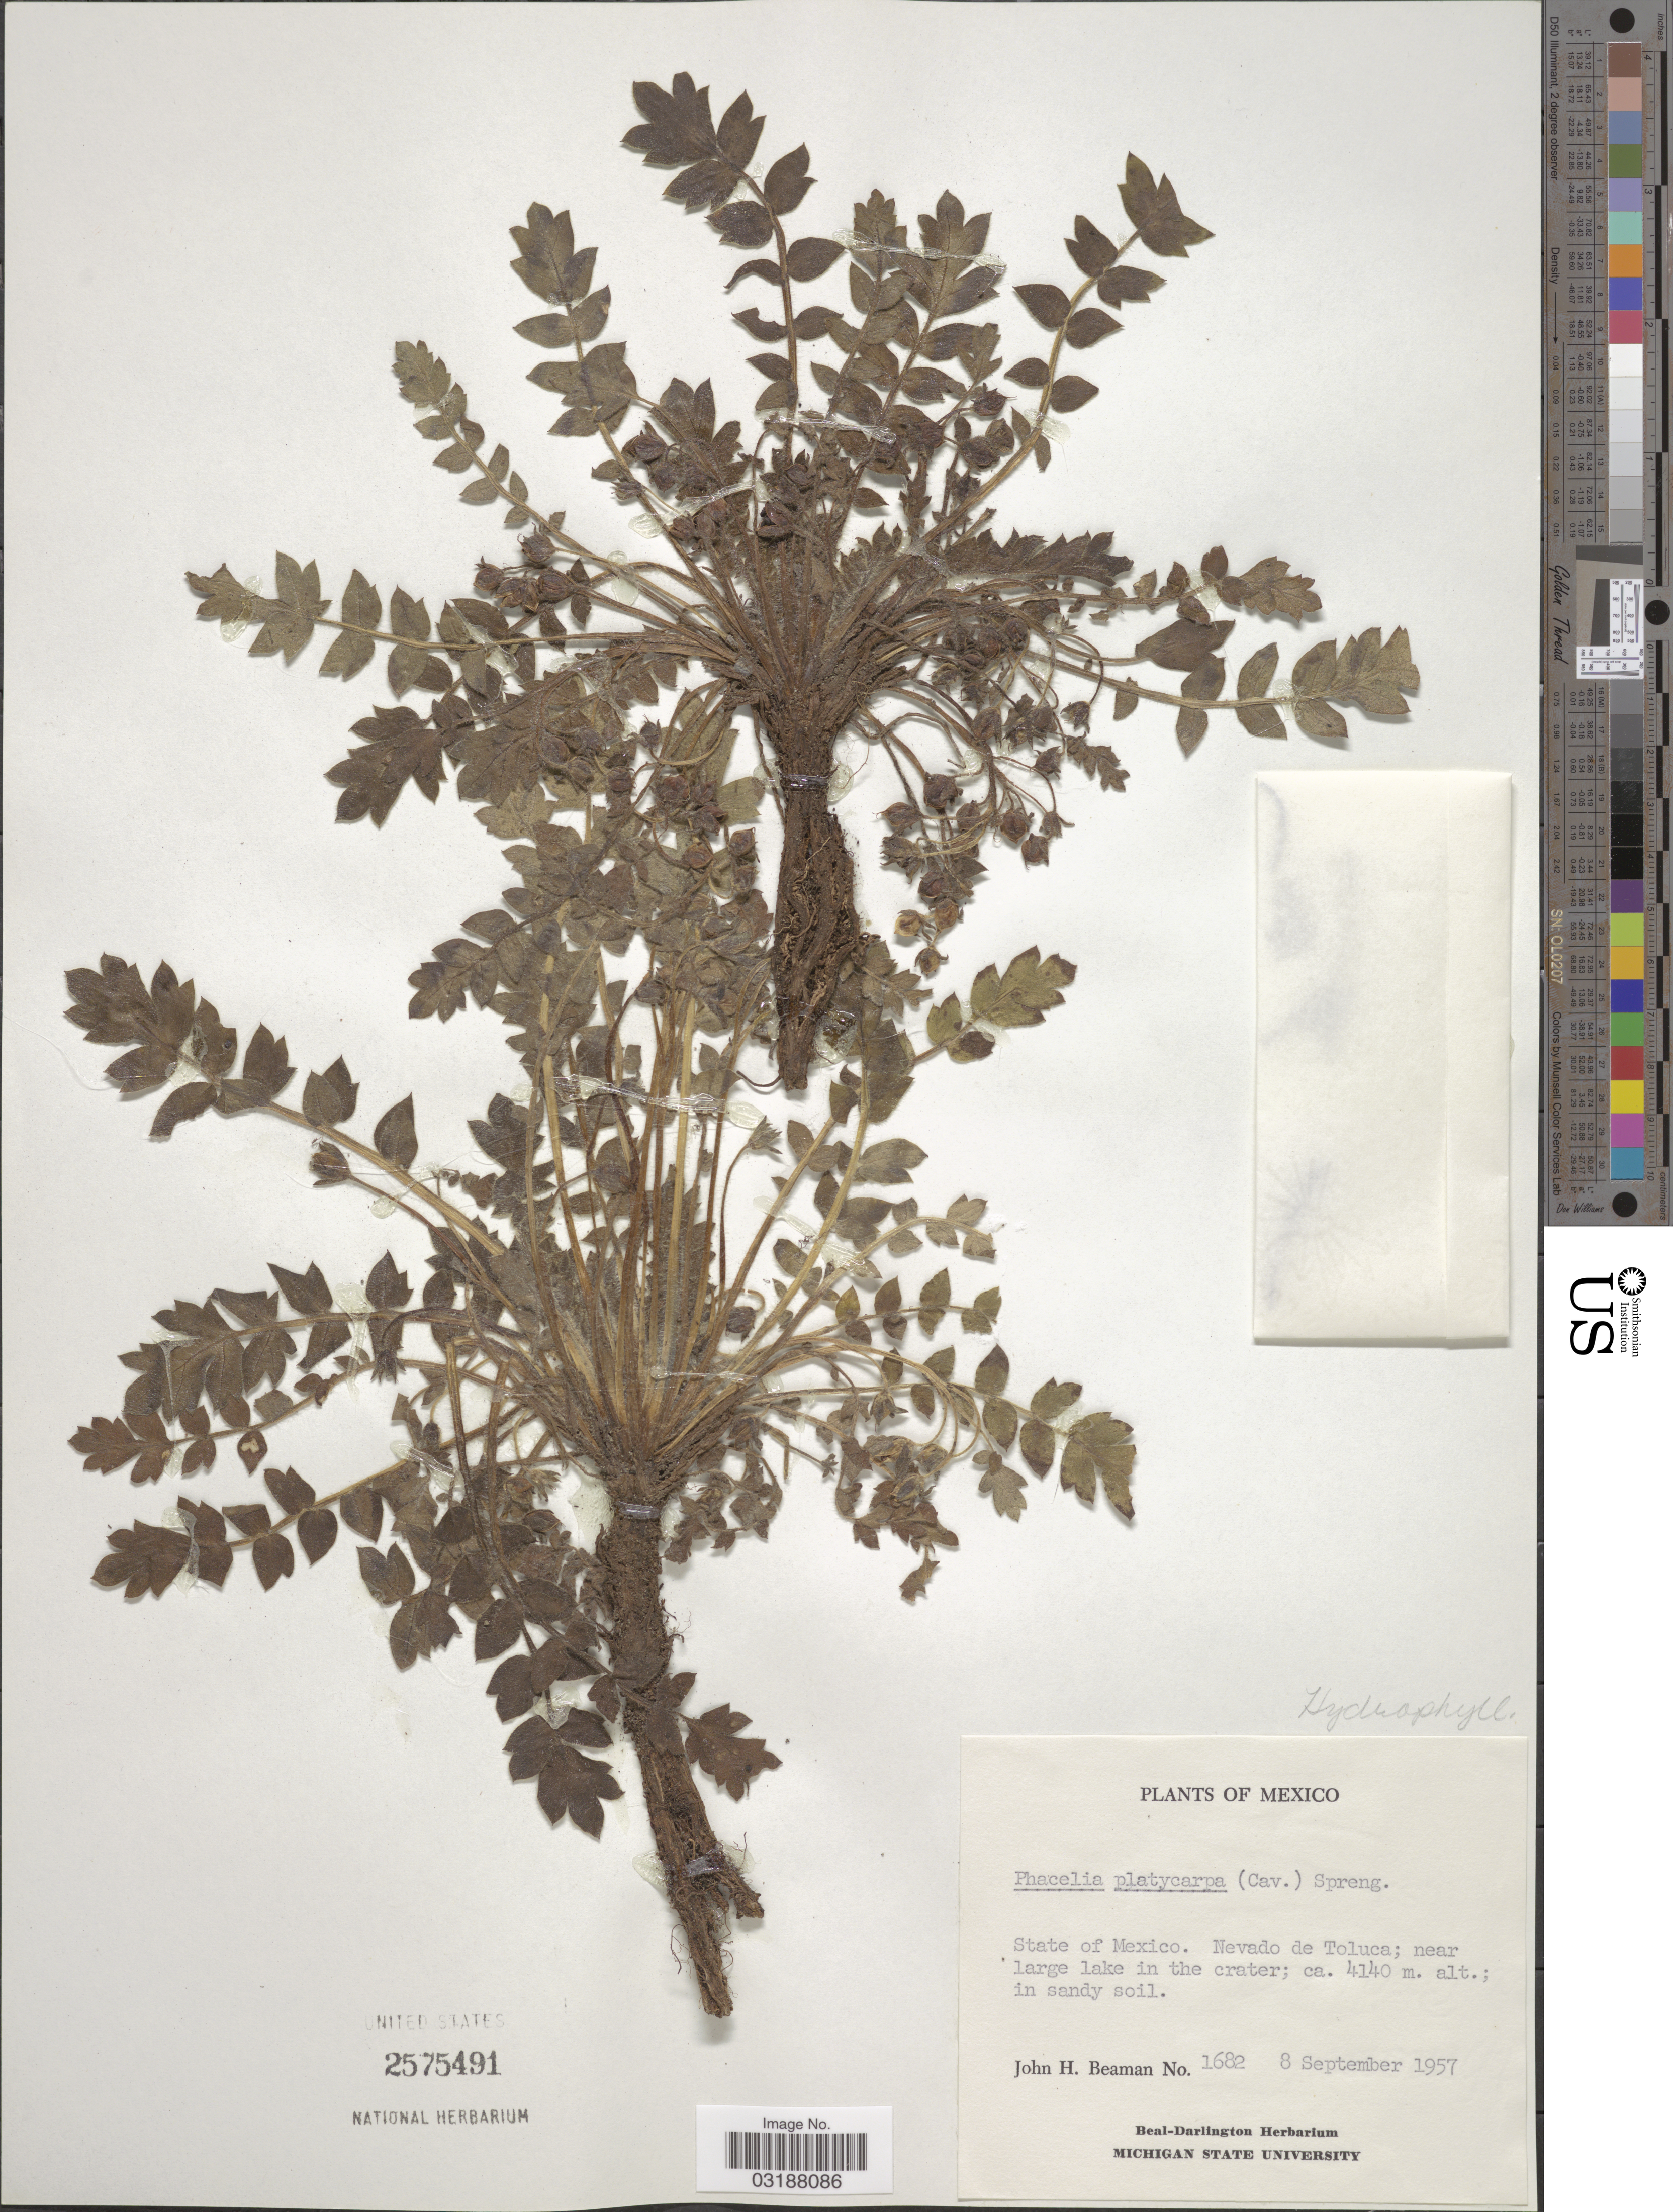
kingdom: Plantae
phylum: Tracheophyta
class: Magnoliopsida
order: Boraginales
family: Hydrophyllaceae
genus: Phacelia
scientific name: Phacelia platycarpa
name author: (Cav.) Spreng.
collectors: J. H. Beaman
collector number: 1682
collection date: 1957-09-08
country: Mexico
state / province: México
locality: Nevado de Toluca; near large lake in the crater.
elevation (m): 4140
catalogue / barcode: US 2575491